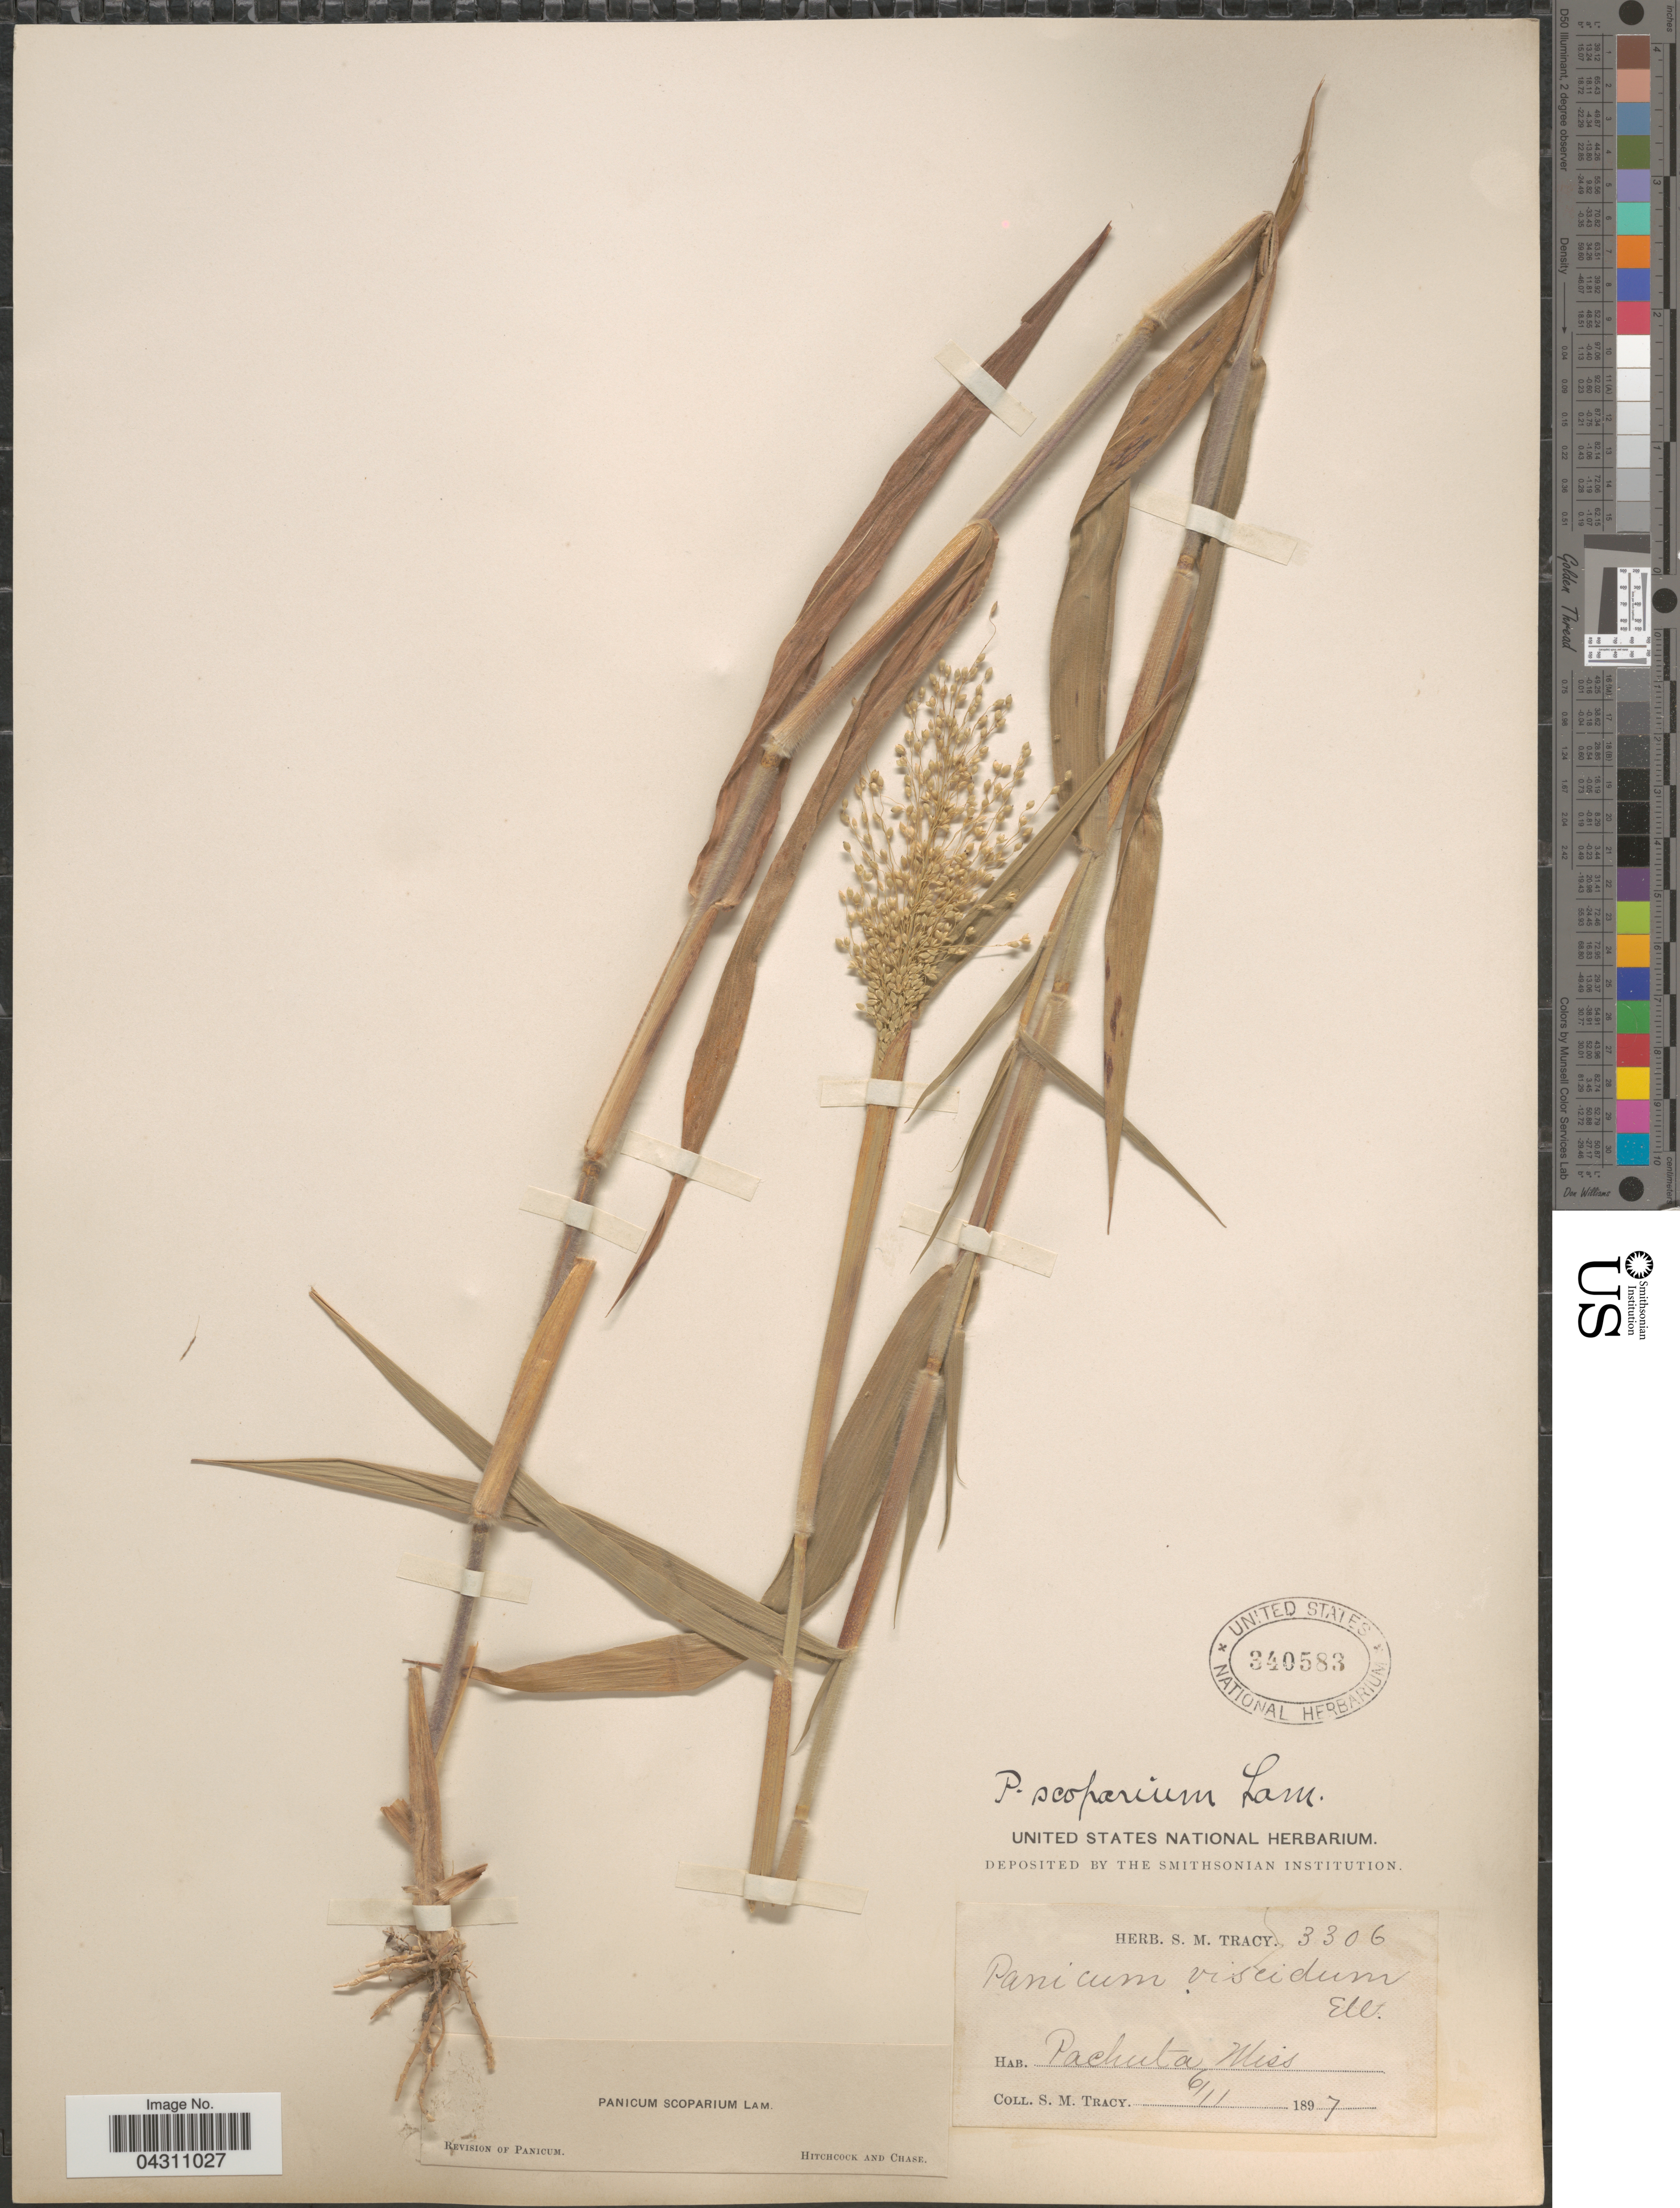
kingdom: Plantae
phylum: Tracheophyta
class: Liliopsida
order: Poales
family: Poaceae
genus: Dichanthelium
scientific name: Dichanthelium scoparium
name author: (Lam.) Gould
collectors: S. M. Tracy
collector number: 3306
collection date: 1897-06-11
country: United States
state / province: Mississippi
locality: Pachuta.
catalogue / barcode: US 340583